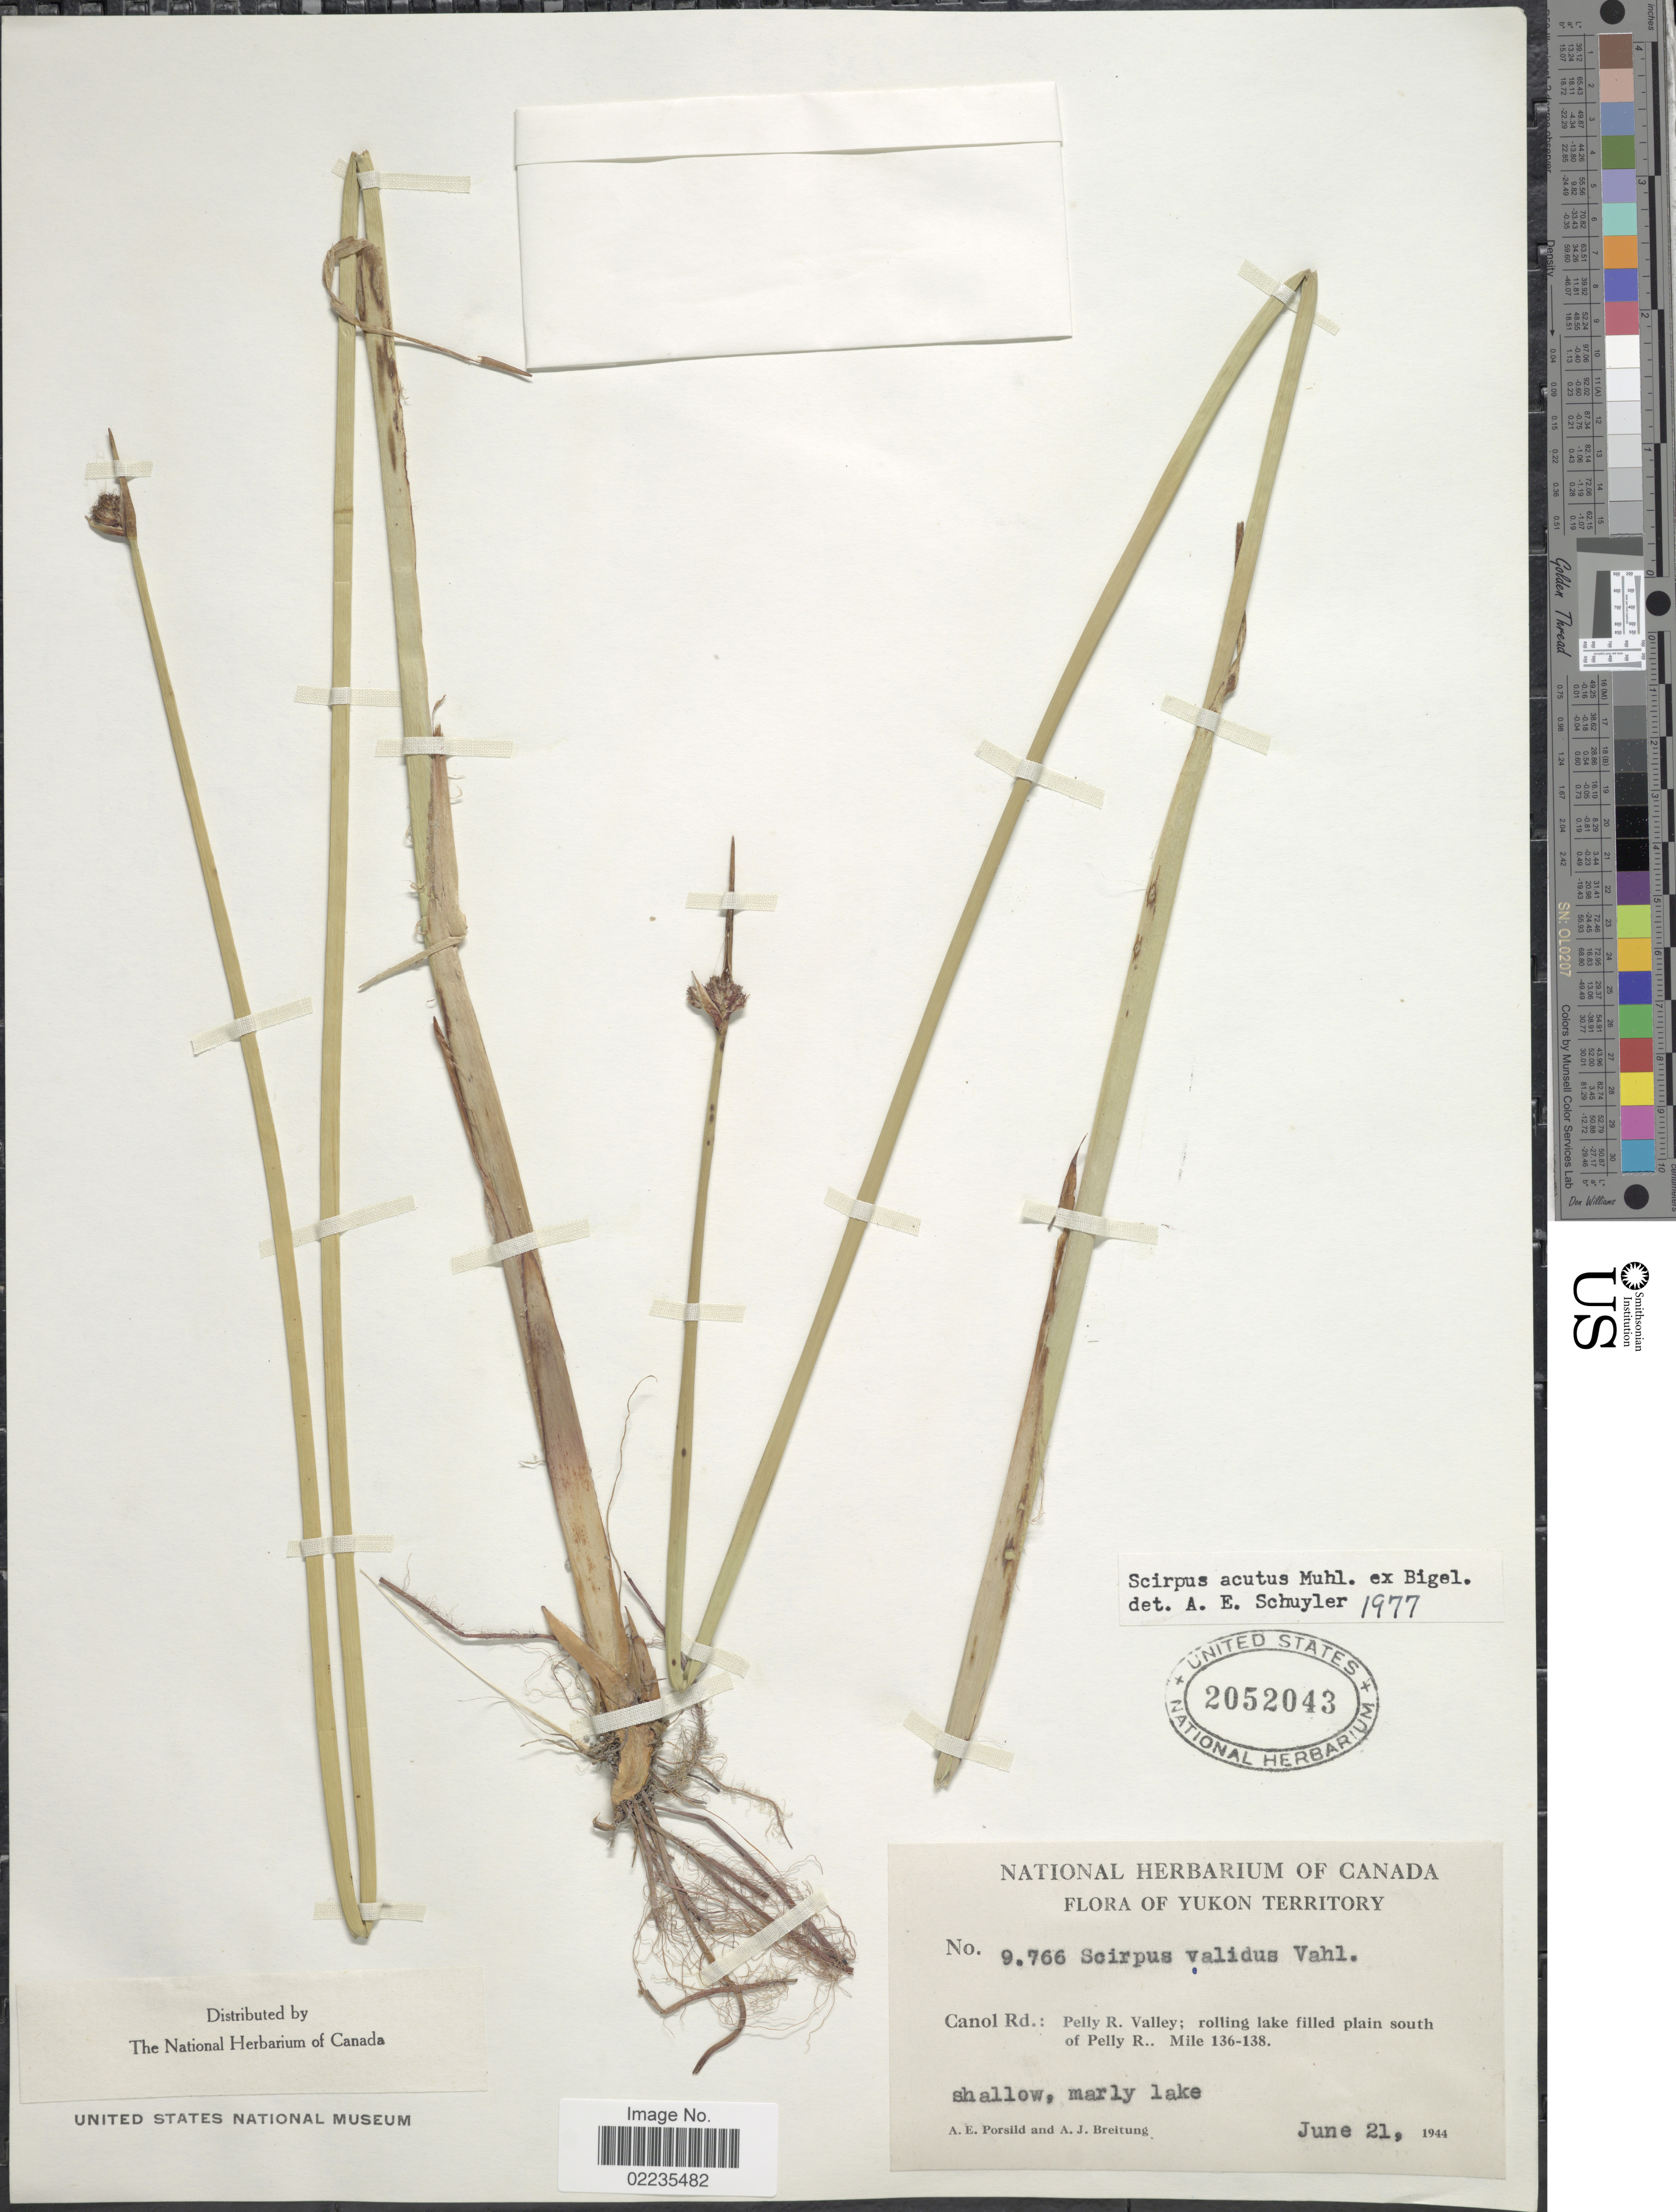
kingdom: Plantae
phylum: Tracheophyta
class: Liliopsida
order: Poales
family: Cyperaceae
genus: Schoenoplectus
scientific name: Schoenoplectus acutus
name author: (Muhl. ex Bigelow) Á. Löve & D. Löve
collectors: A. E. Porsild & A. Breitung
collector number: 9766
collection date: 1944-06-21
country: Canada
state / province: Yukon Territory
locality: Yukon Territory, Cano Rd.: Pelly R. Valley: rolling lake filled plain south of Pelly R., Mile 136-138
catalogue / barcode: US 2052043